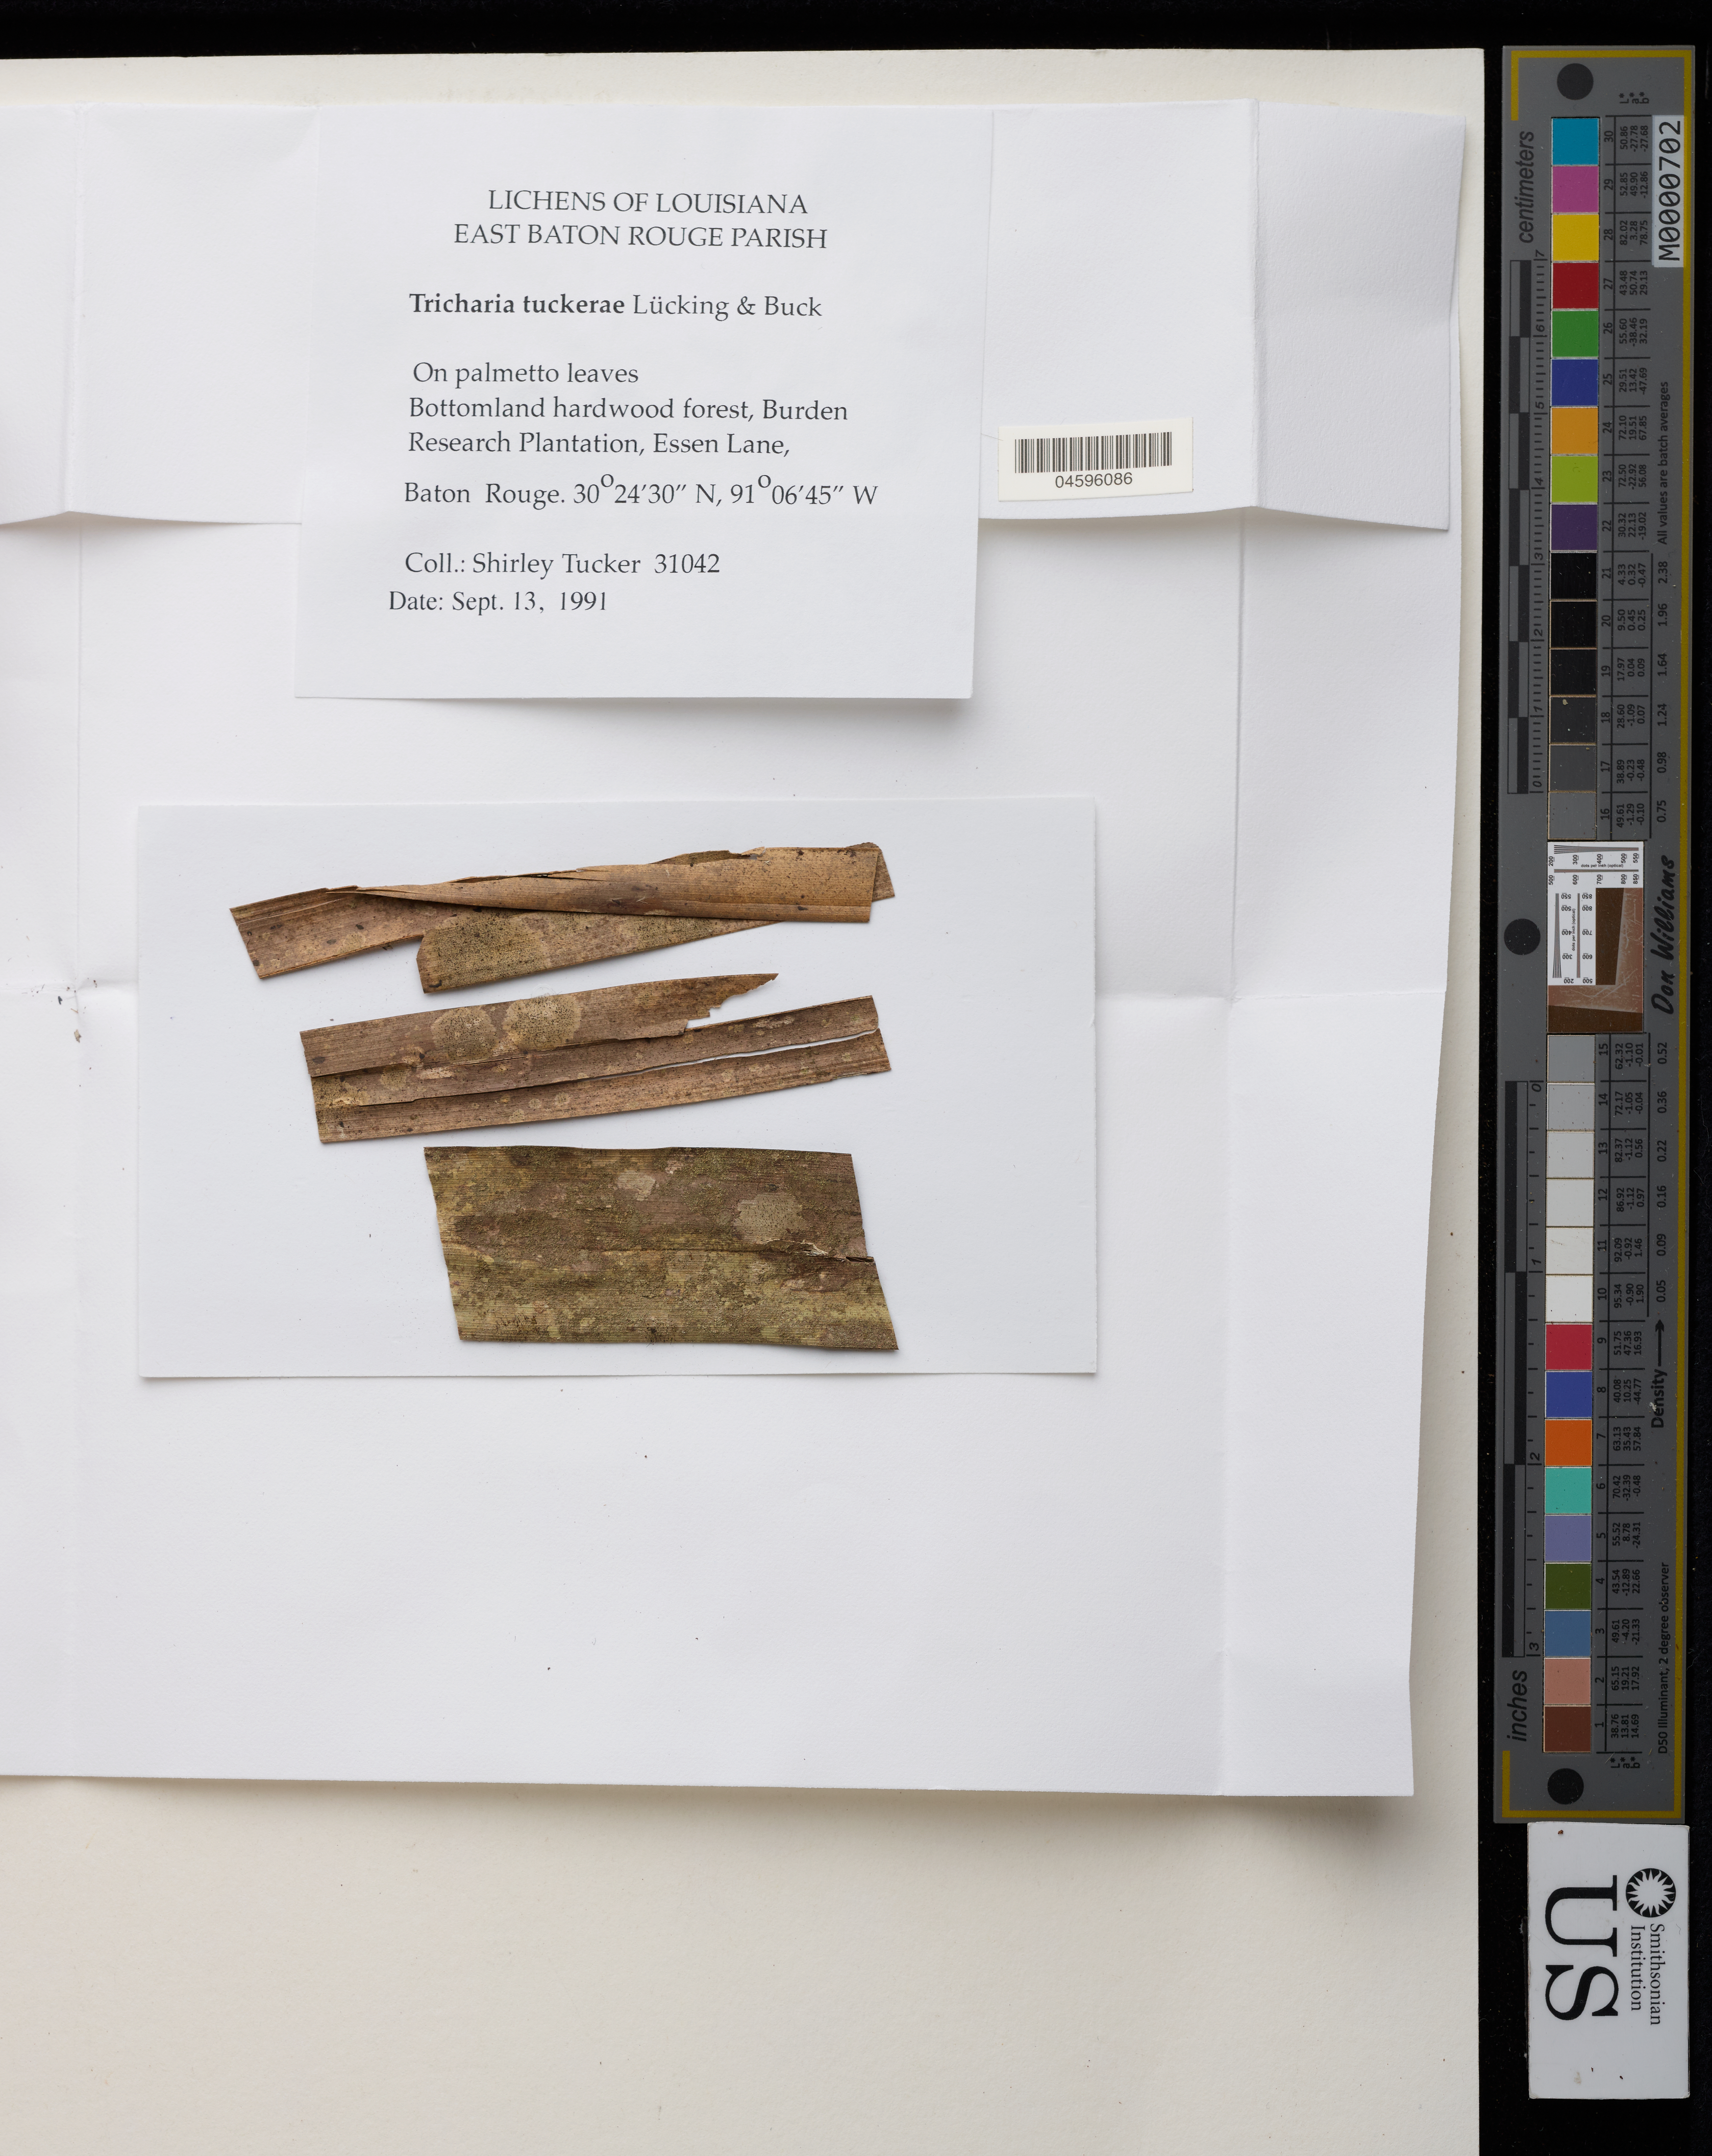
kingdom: Fungi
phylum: Ascomycota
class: Lecanoromycetes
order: Ostropales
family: Gomphillaceae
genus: Tricharia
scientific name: Tricharia tuckerae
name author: Lücking & Buck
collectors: S. Tucker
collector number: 31042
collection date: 1991-09-13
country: United States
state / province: Louisiana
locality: East Baton Rouge Parish. Bottomland hardwood forest, Burden Research Plantation, Essen Lane.